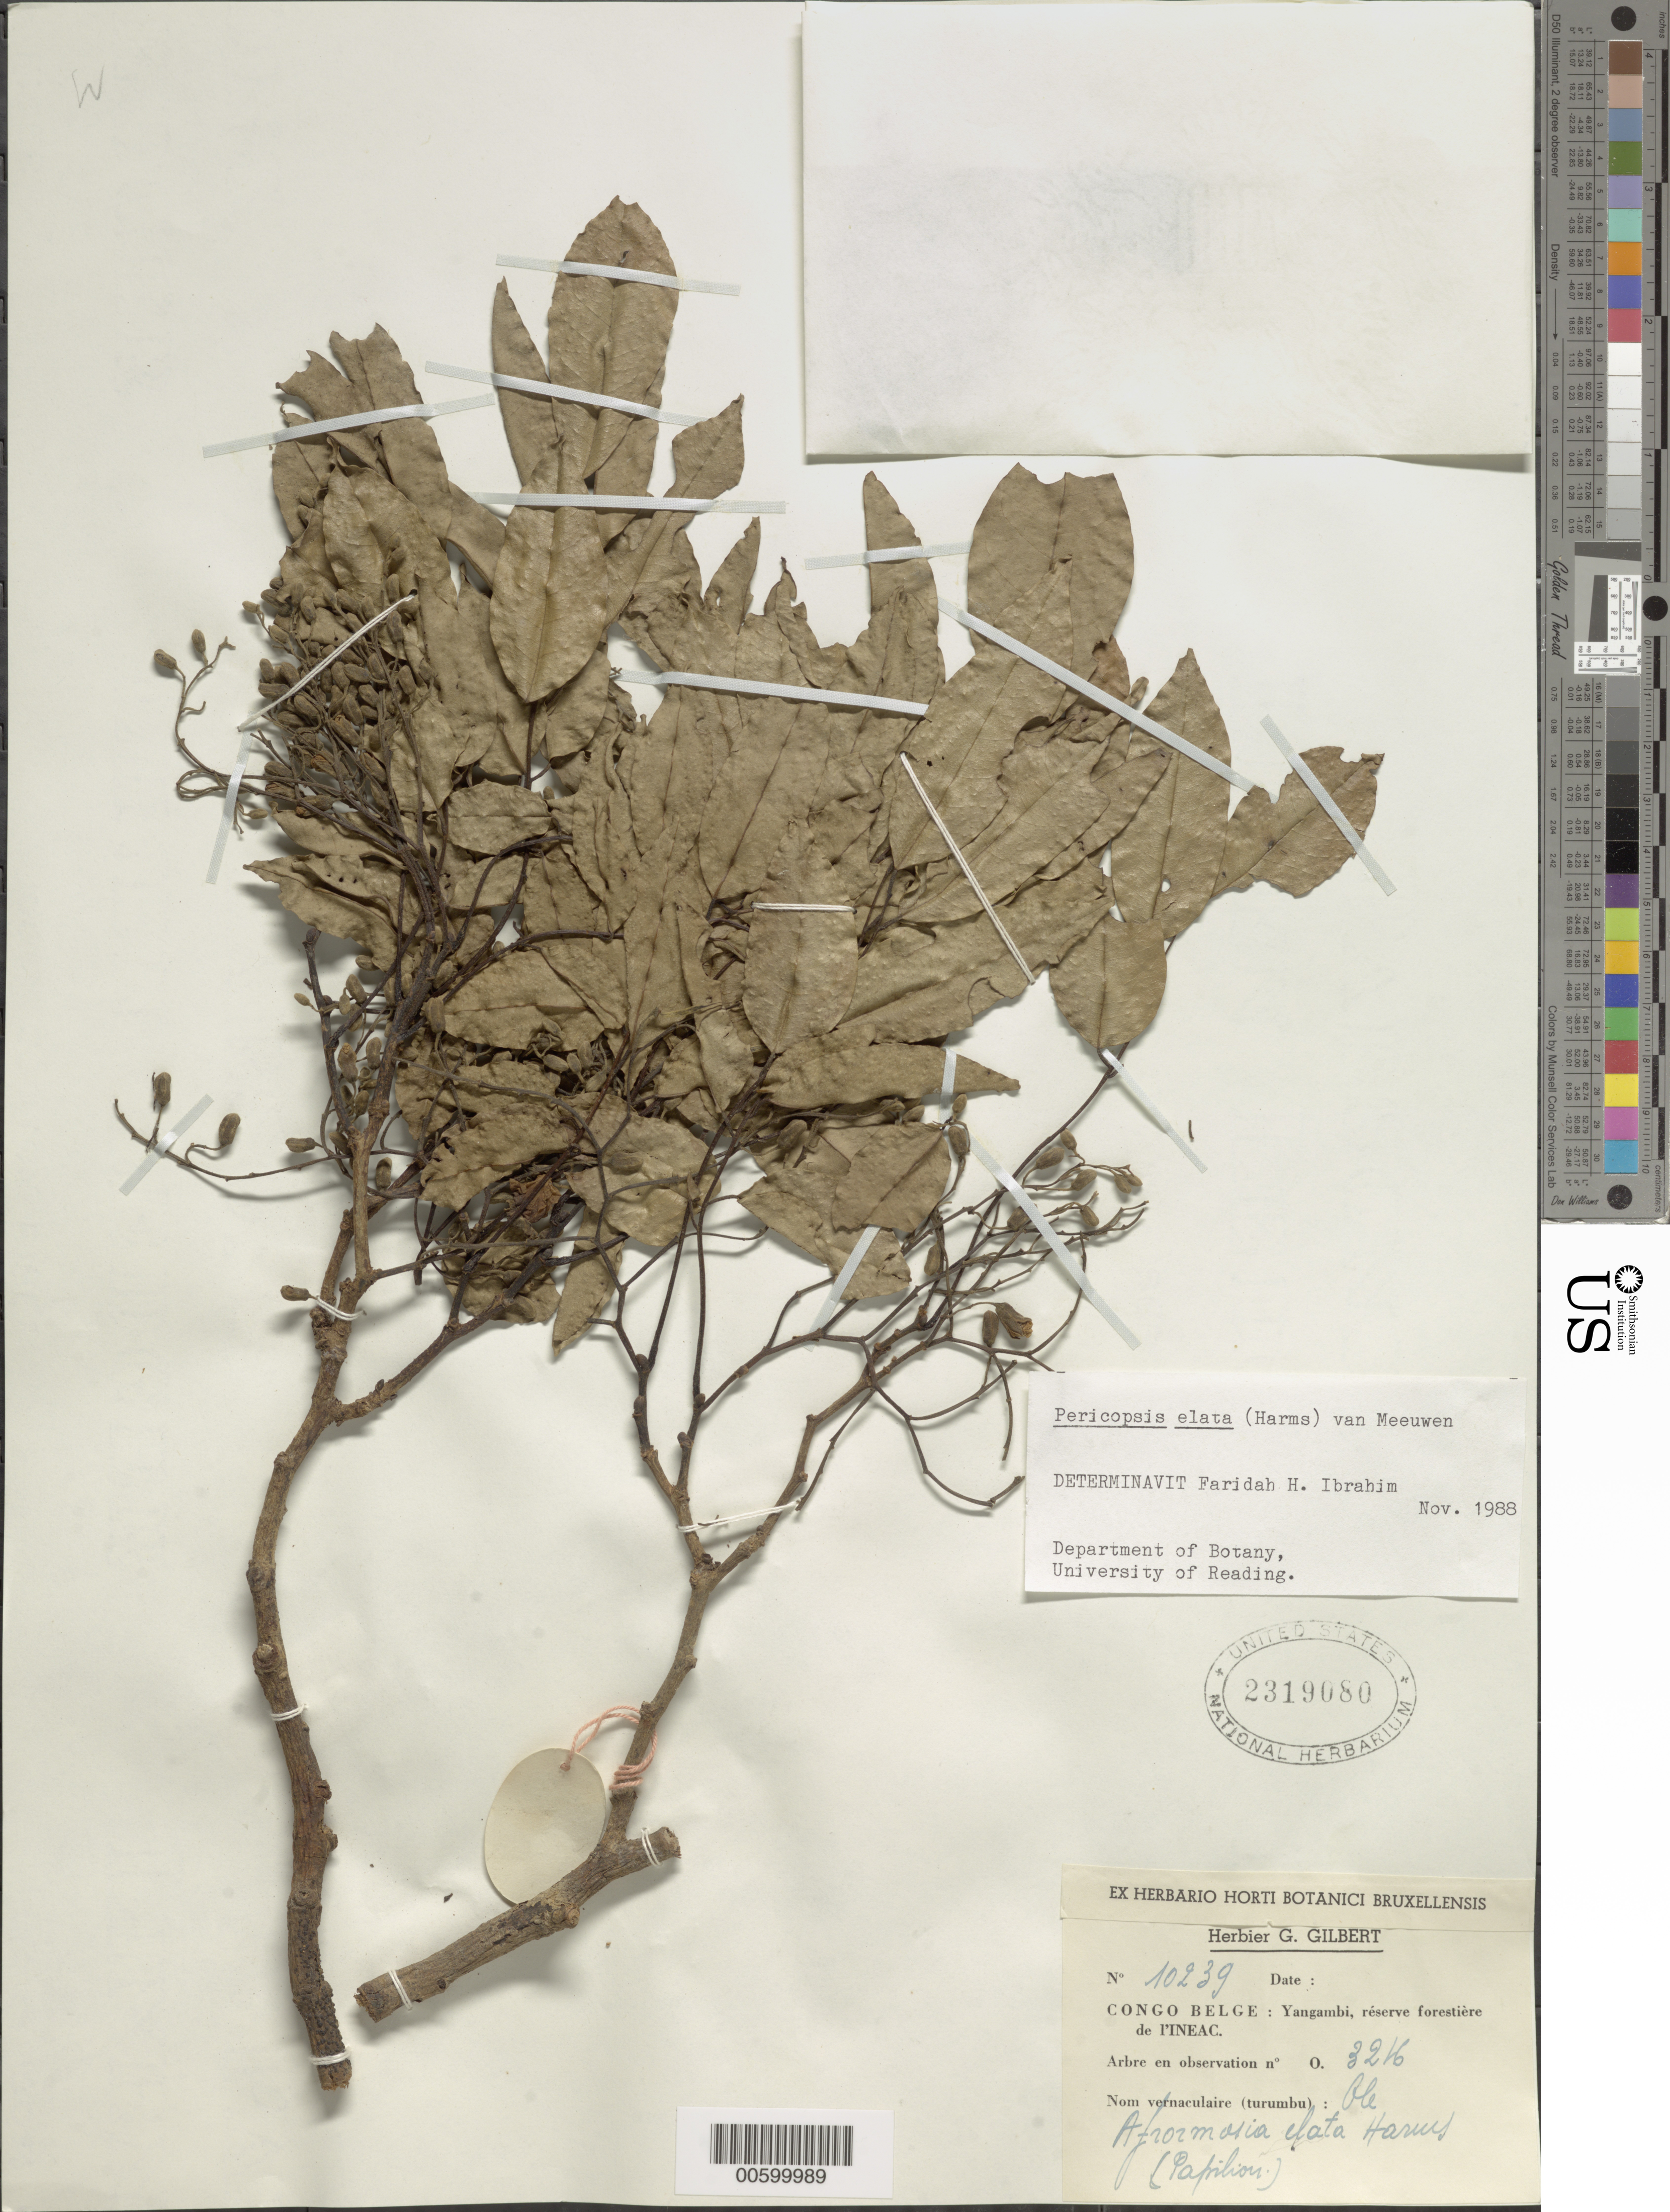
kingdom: Plantae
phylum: Tracheophyta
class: Magnoliopsida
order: Fabales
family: Fabaceae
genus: Pericopsis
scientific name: Pericopsis elata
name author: Harms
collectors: G. Gilbert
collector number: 10239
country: Congo, Democratic Republic of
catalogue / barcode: US 2319080